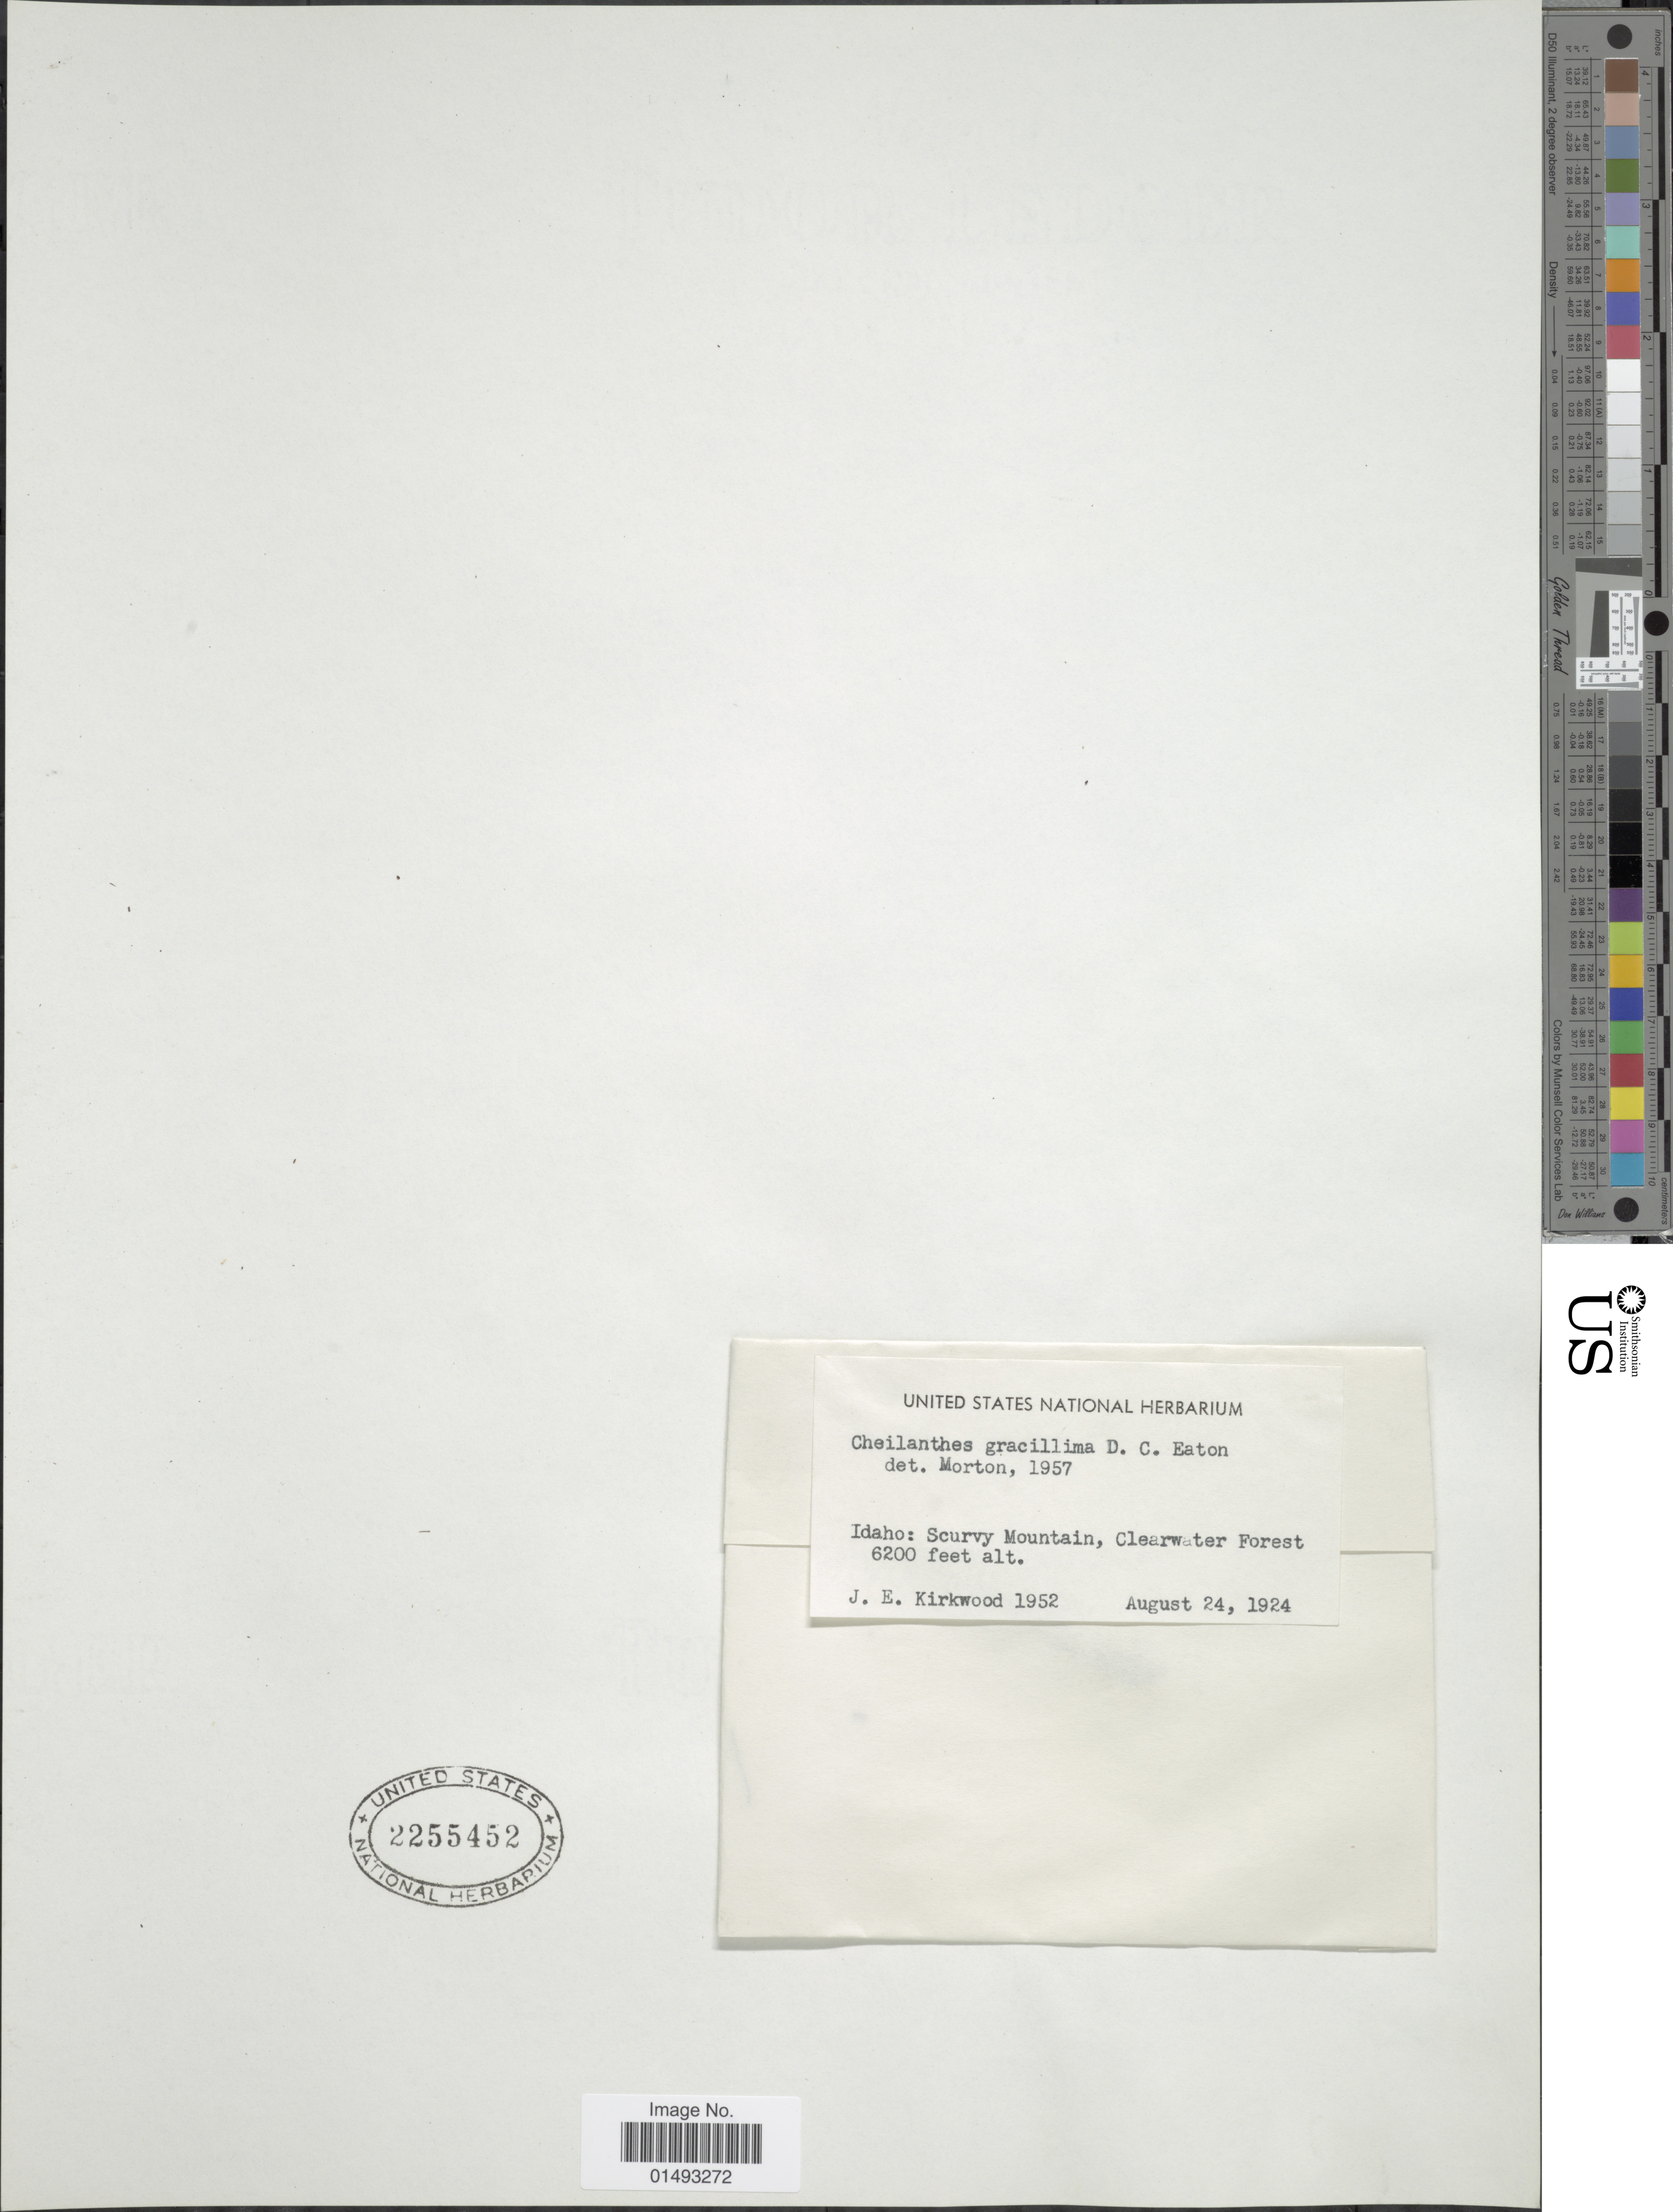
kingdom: Plantae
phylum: Tracheophyta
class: Polypodiopsida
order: Polypodiales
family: Pteridaceae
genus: Myriopteris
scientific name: Myriopteris gracillima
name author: (D.C. Eaton) J. Sm.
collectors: J. Kirkwood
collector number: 1952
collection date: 1924-08-24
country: United States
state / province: Idaho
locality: Scurvy Mountain, Clearwater Forest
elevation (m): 1890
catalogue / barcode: US 2255452